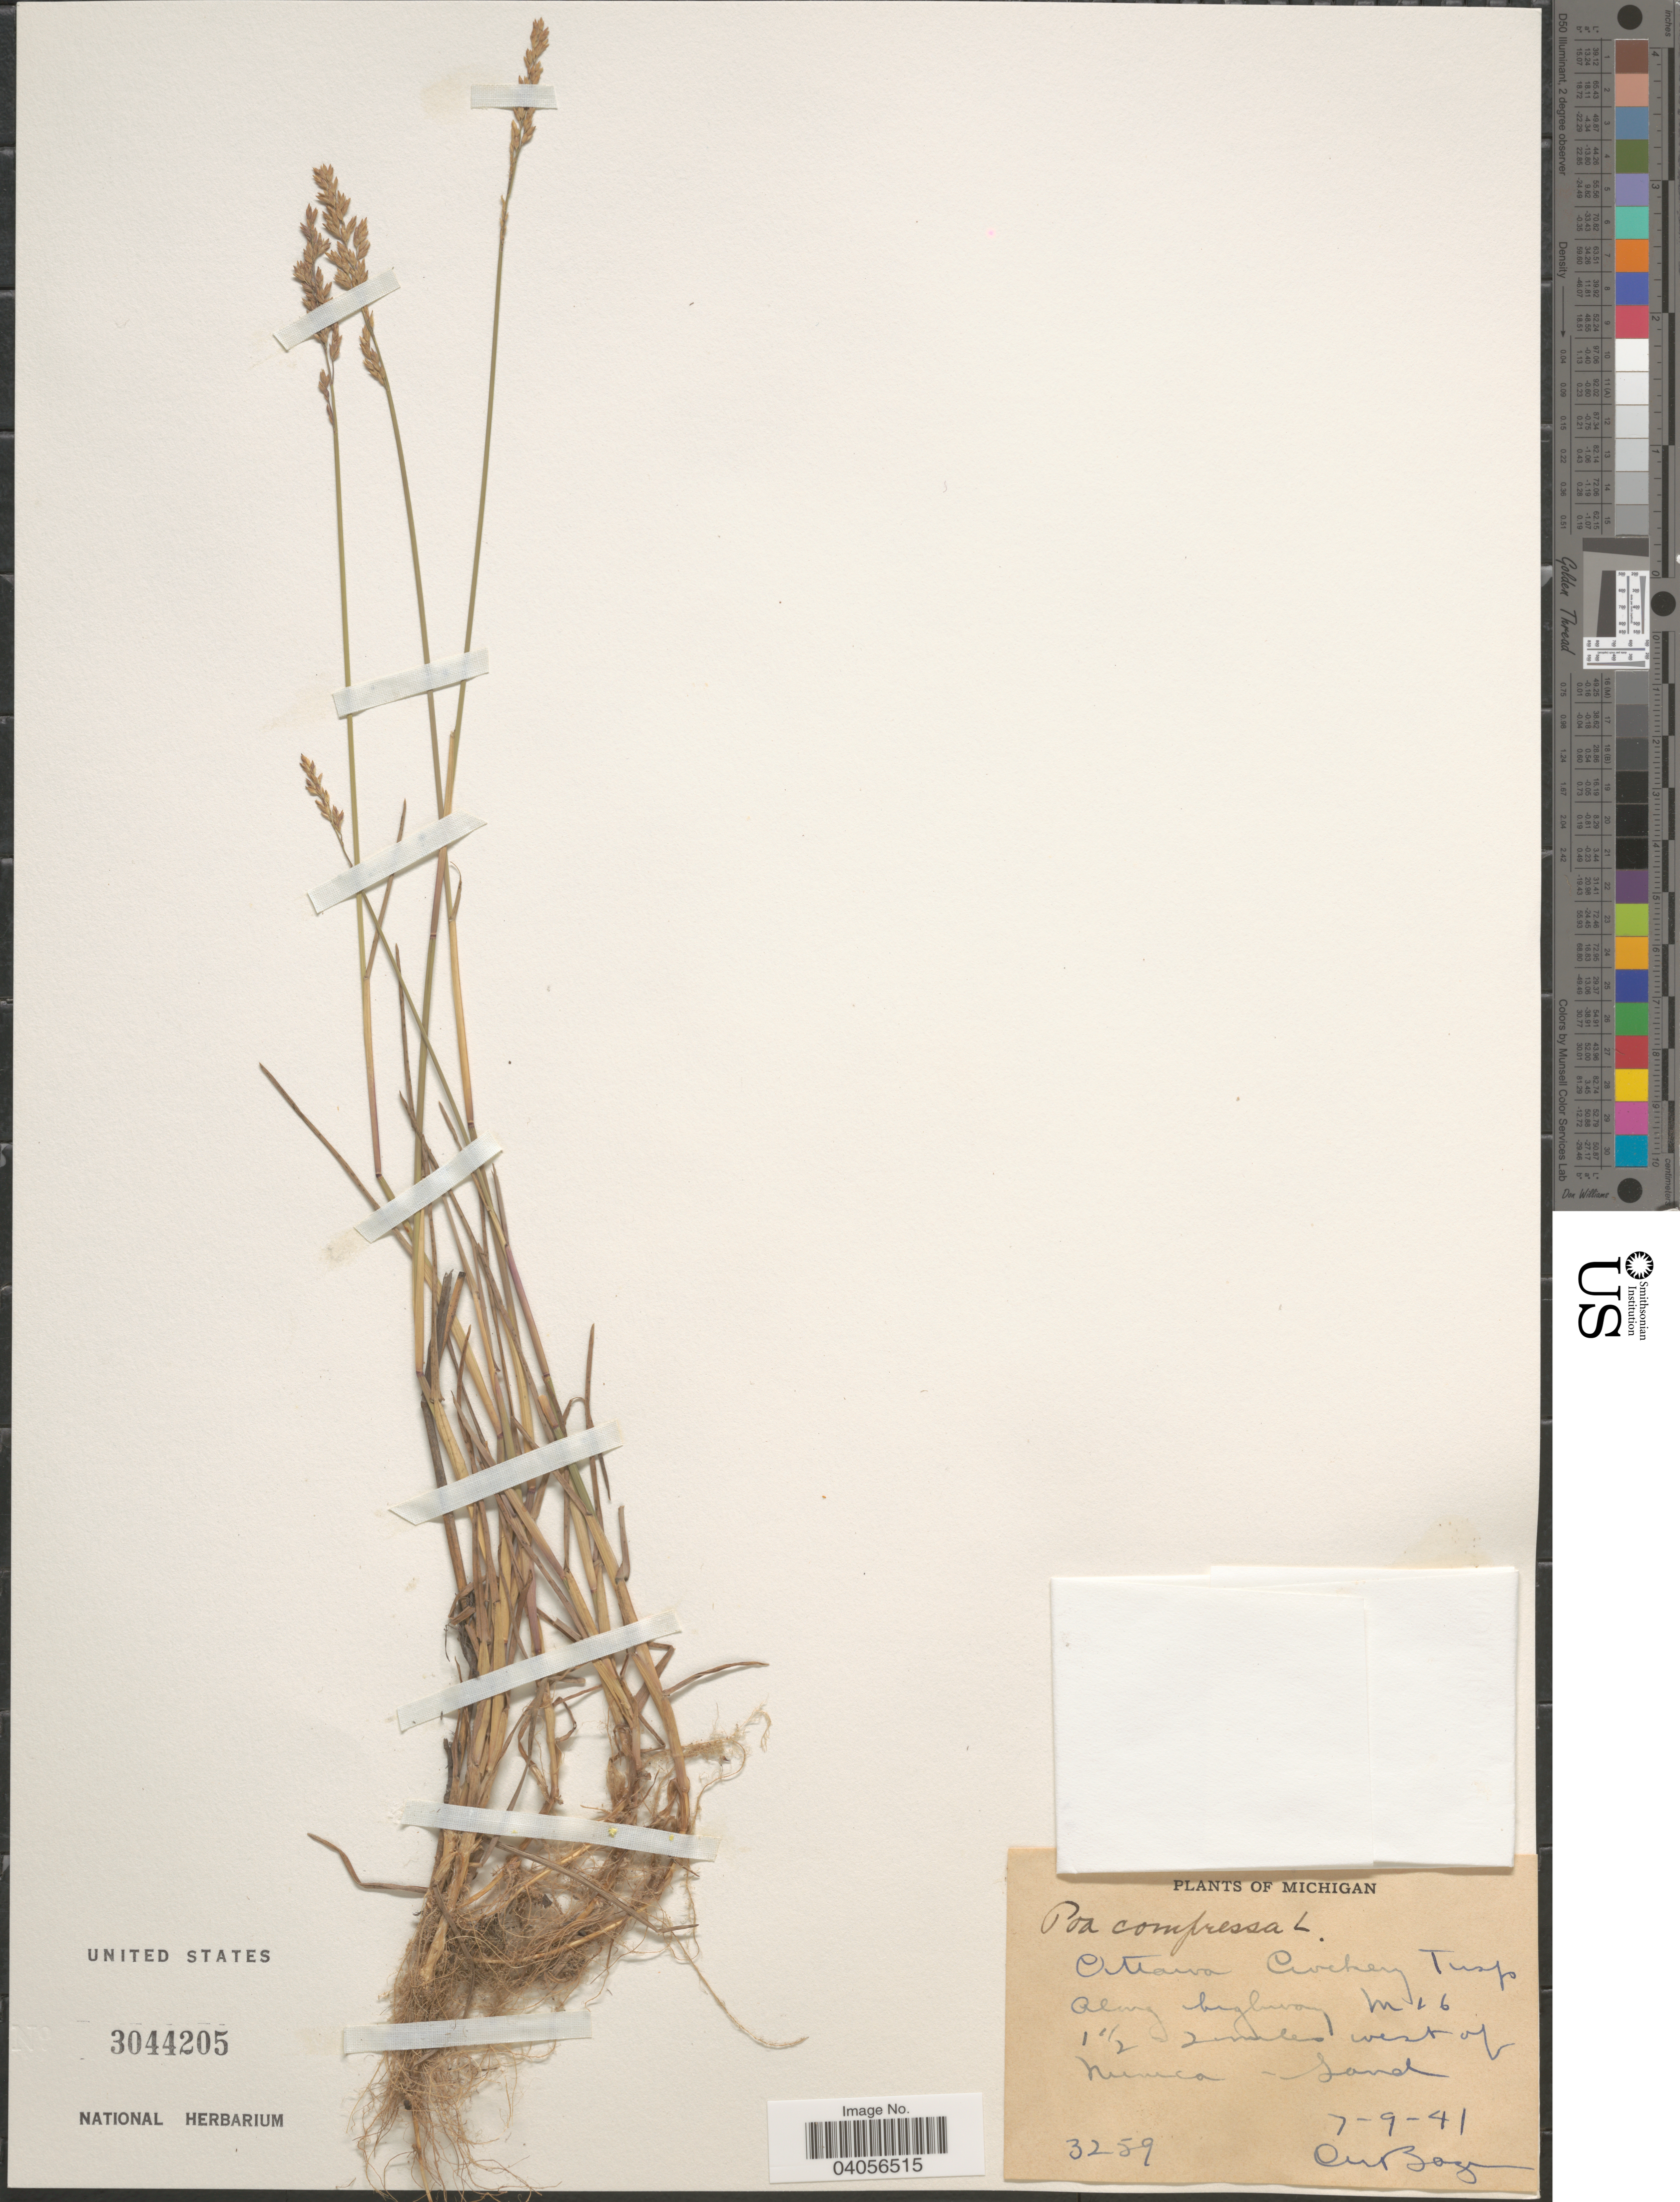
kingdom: Plantae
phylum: Tracheophyta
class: Liliopsida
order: Poales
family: Poaceae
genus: Poa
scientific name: Poa compressa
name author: L.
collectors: C. Bazuin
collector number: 3259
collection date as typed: Transcribed d/m/y: 9/7/41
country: United States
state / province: Michigan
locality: Attawa Crockery Twp. Along highway M16. 1½ miles west of Nunica - Sand.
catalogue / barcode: US 3044205